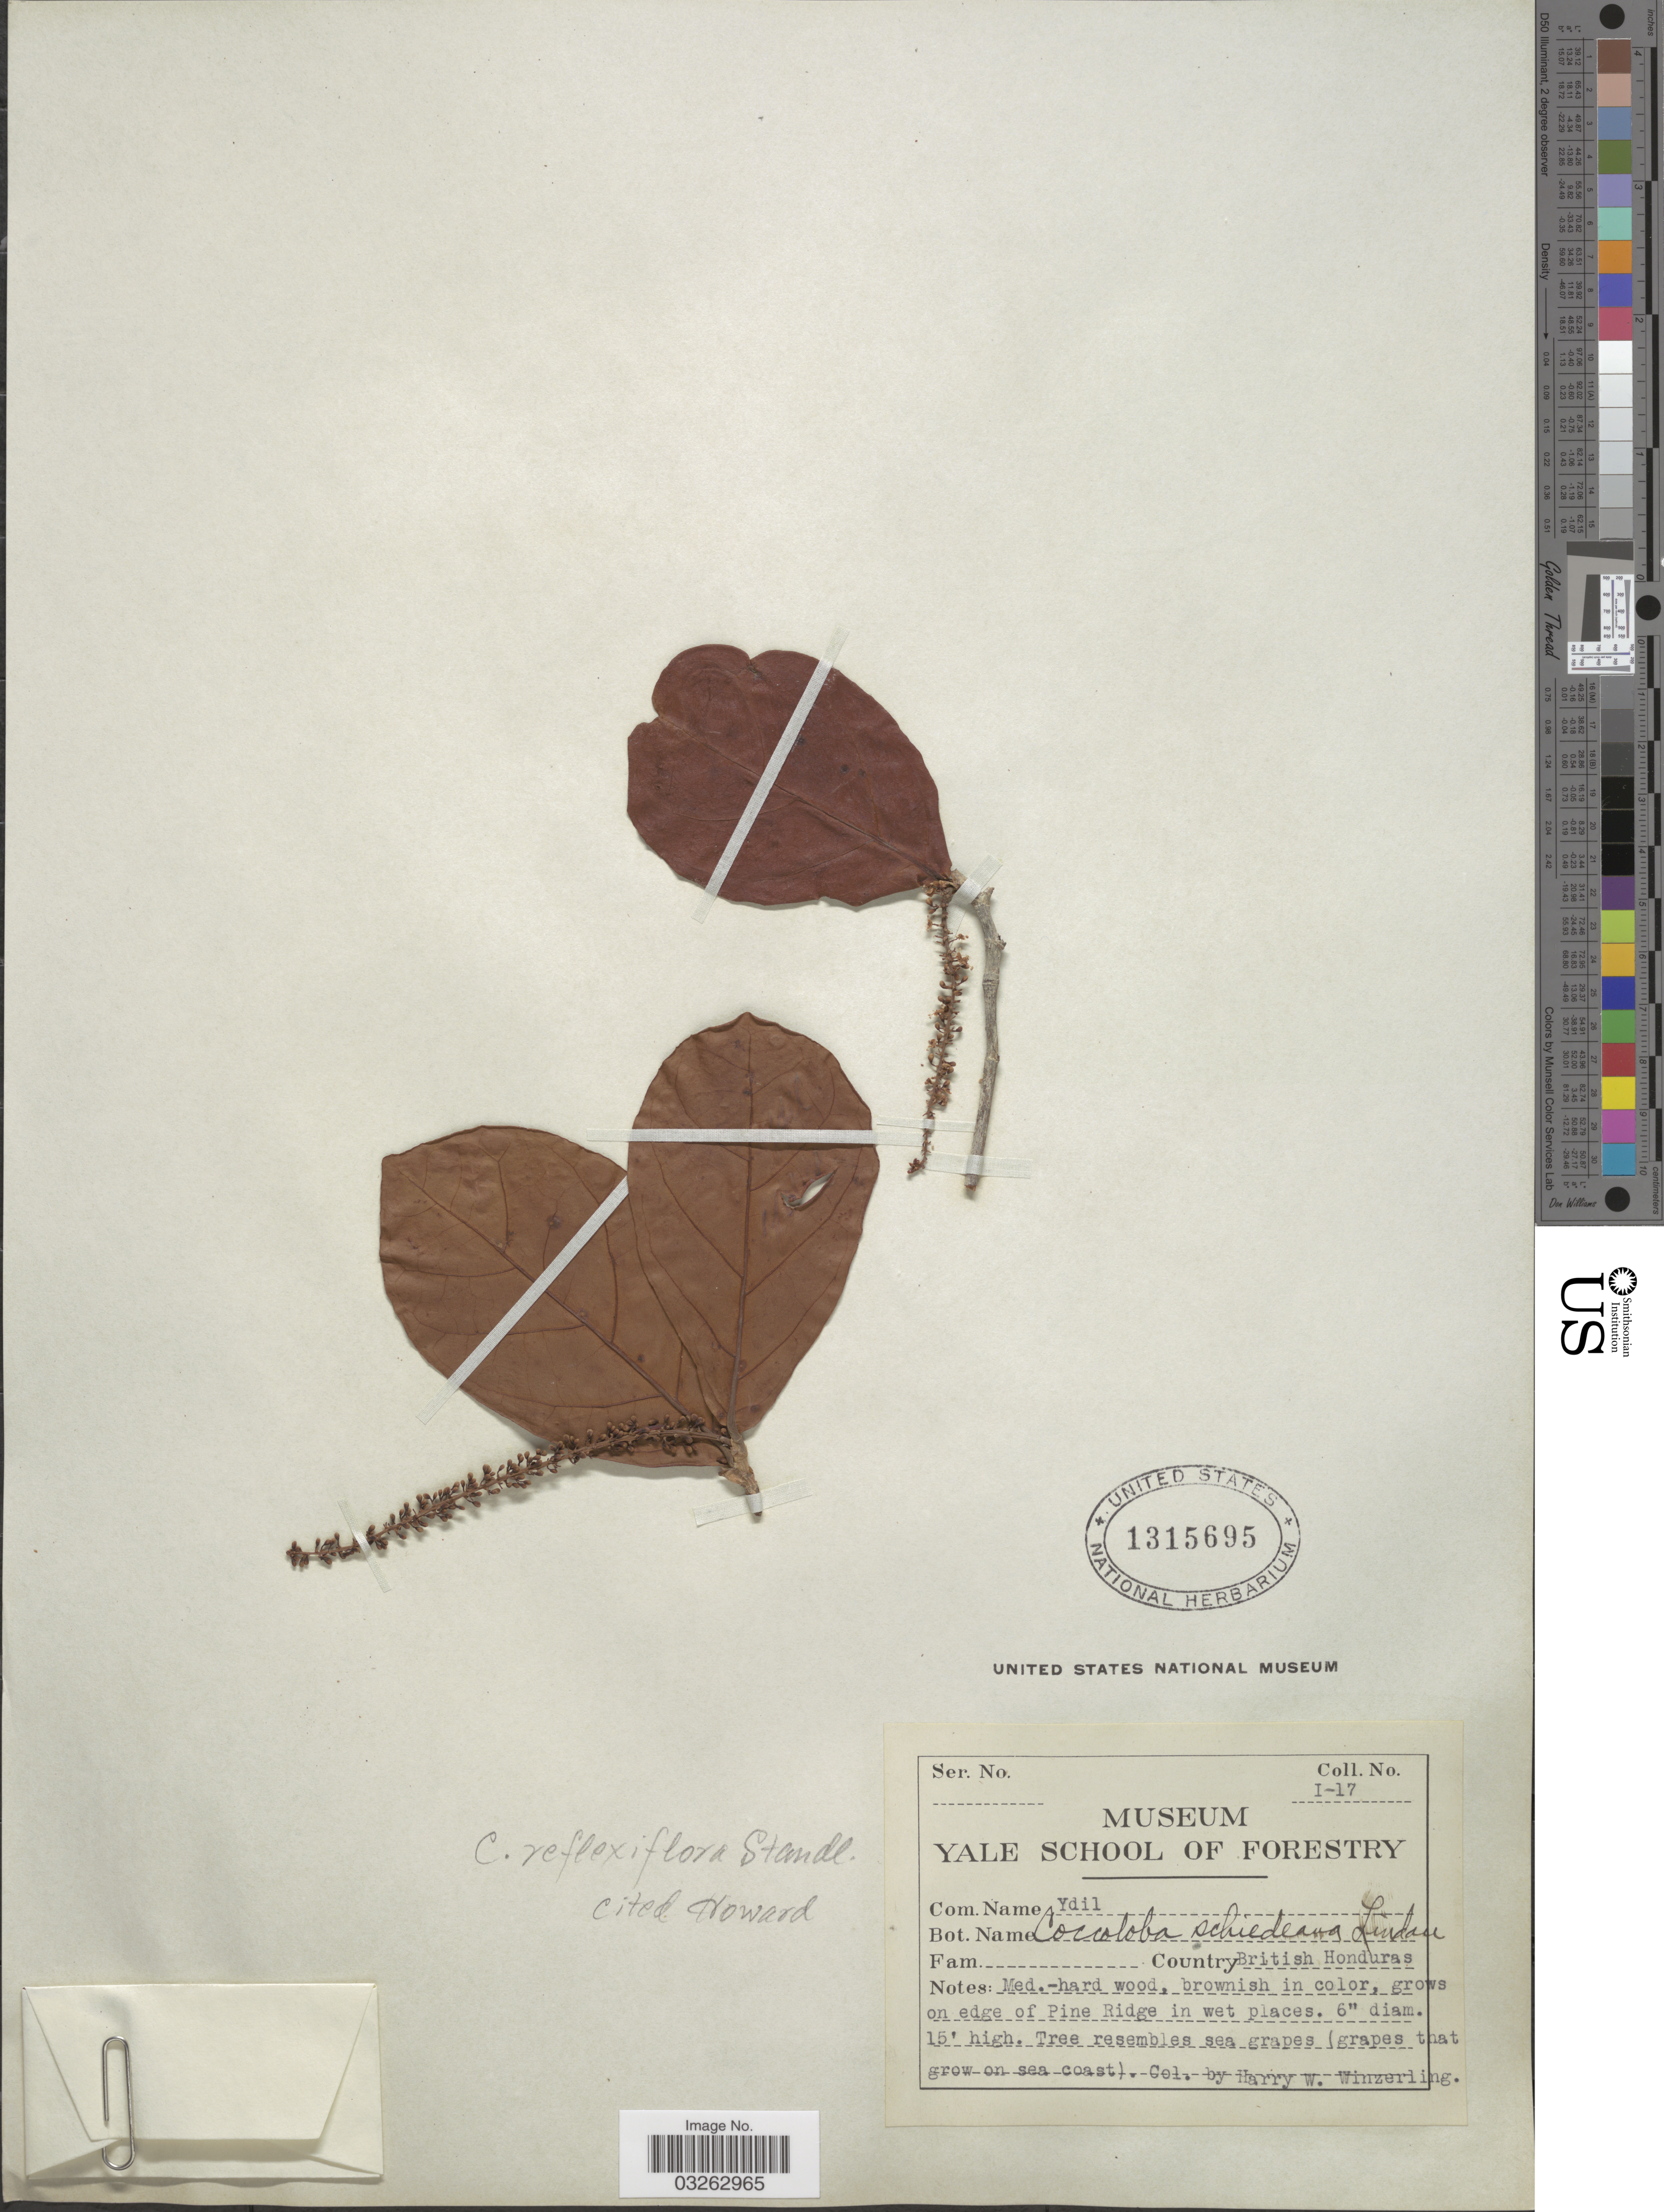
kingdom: Plantae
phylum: Tracheophyta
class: Magnoliopsida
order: Caryophyllales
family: Polygonaceae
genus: Coccoloba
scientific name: Coccoloba reflexiflora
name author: Standl.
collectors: H. Winzerling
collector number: I-17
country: Belize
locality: Country British Honduras.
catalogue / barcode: US 1315695